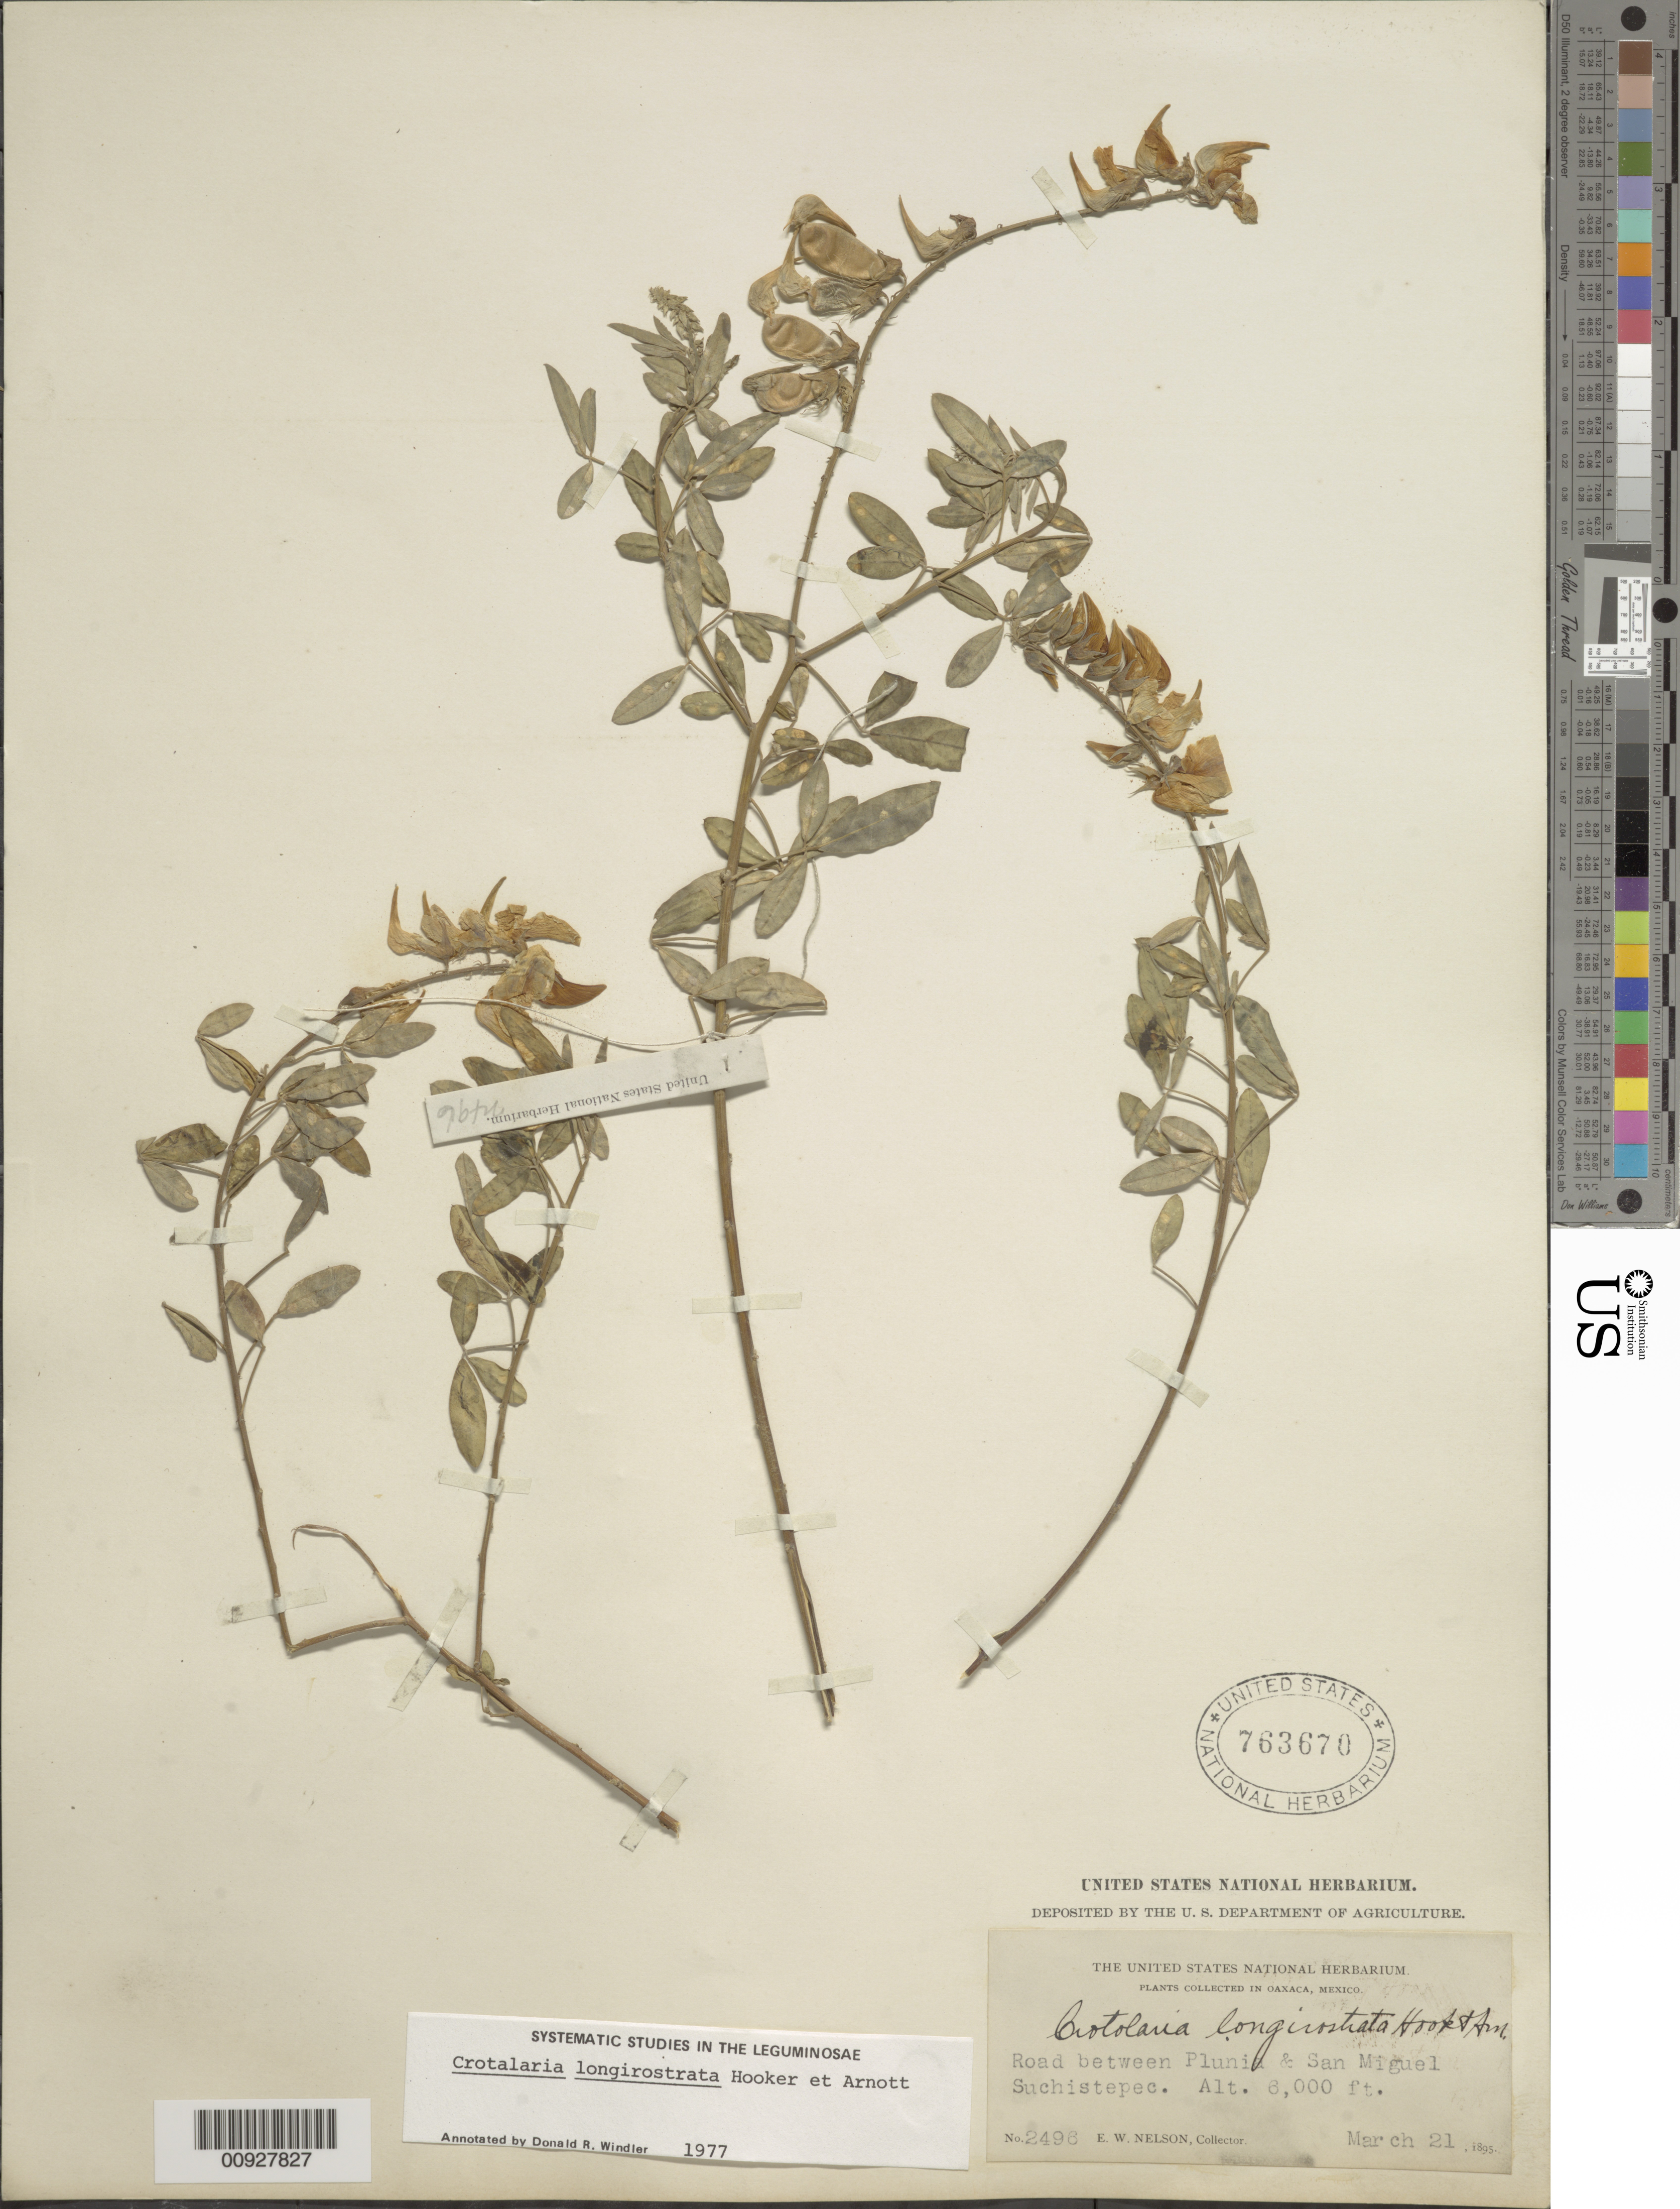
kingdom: Plantae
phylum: Tracheophyta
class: Magnoliopsida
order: Fabales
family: Fabaceae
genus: Crotalaria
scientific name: Crotalaria longirostrata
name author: Hook. & Arn.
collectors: E. W. Nelson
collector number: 2496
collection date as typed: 21 Mar 1895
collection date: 1895-03-21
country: Mexico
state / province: Oaxaca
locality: Road between Plunia & San Miguel Suchistepec.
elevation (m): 1829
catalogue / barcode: US 763670